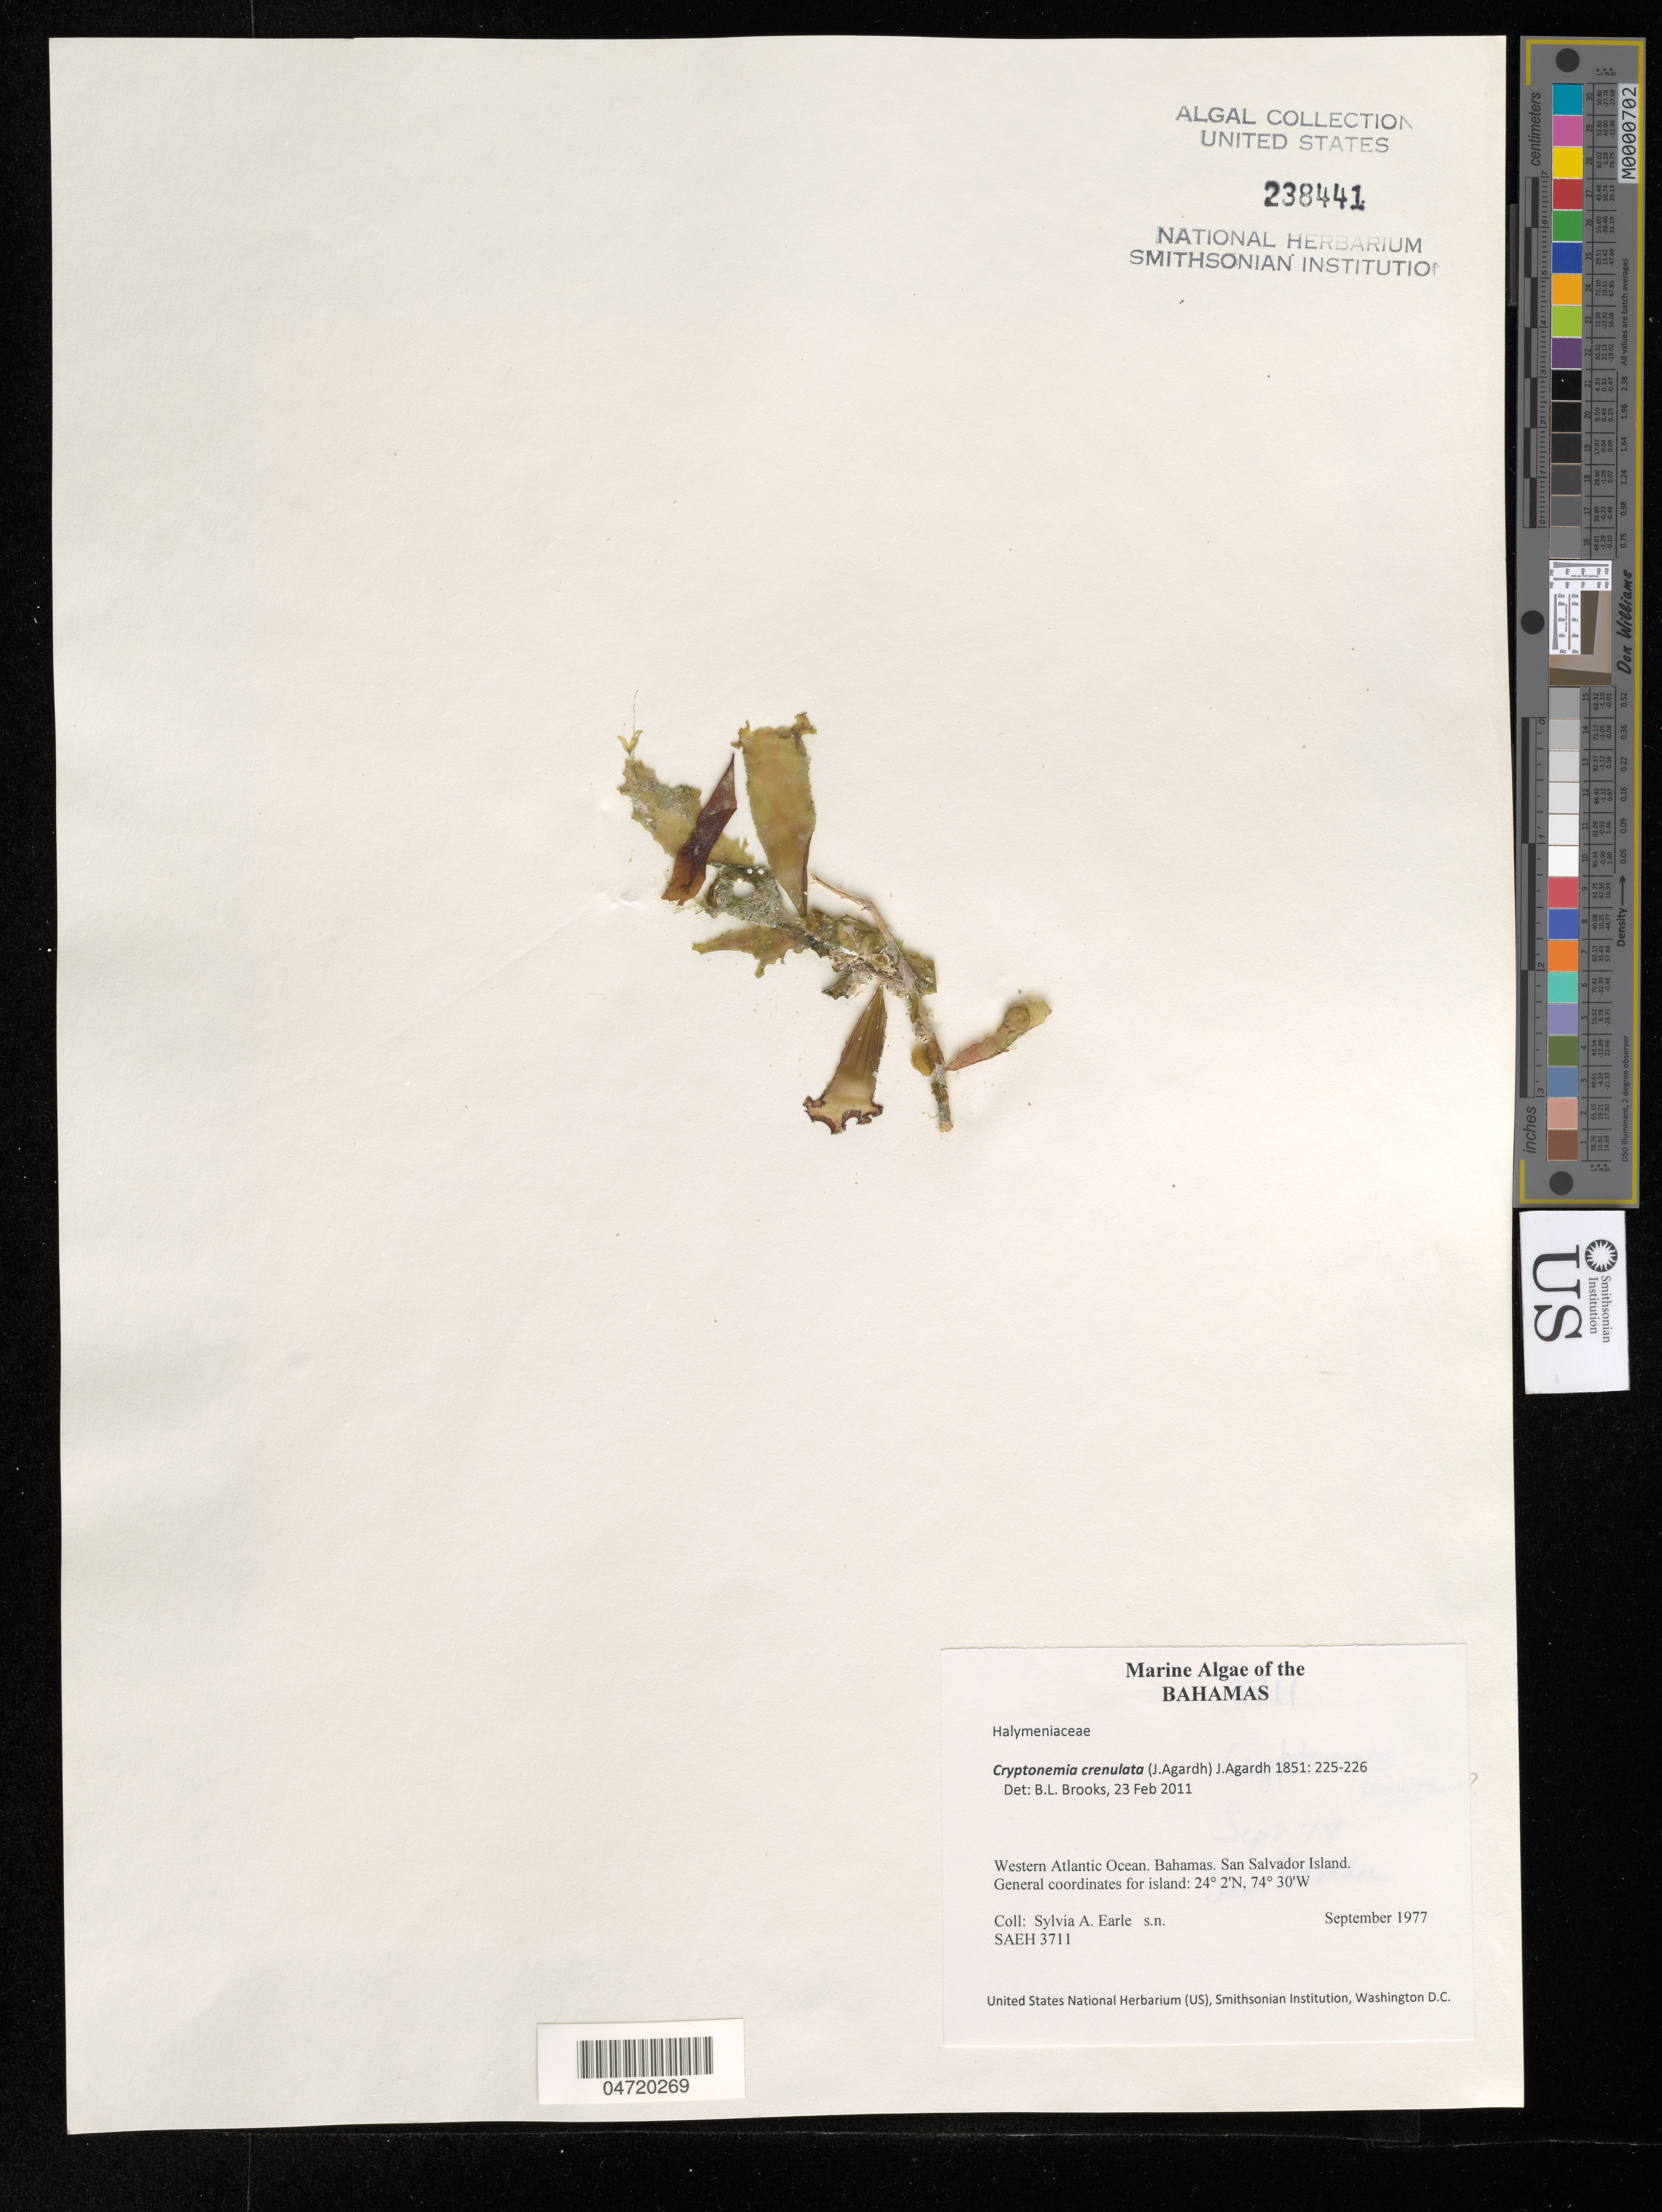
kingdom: Plantae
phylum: Rhodophyta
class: Florideophyceae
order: Halymeniales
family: Halymeniaceae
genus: Cryptonemia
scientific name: Cryptonemia crenulata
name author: (J. Agardh) J. Agardh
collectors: S. A. Earle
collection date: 1977-09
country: Bahamas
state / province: San Salvador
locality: Western Atlantic Ocean. San Salvador Island.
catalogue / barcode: US 238441